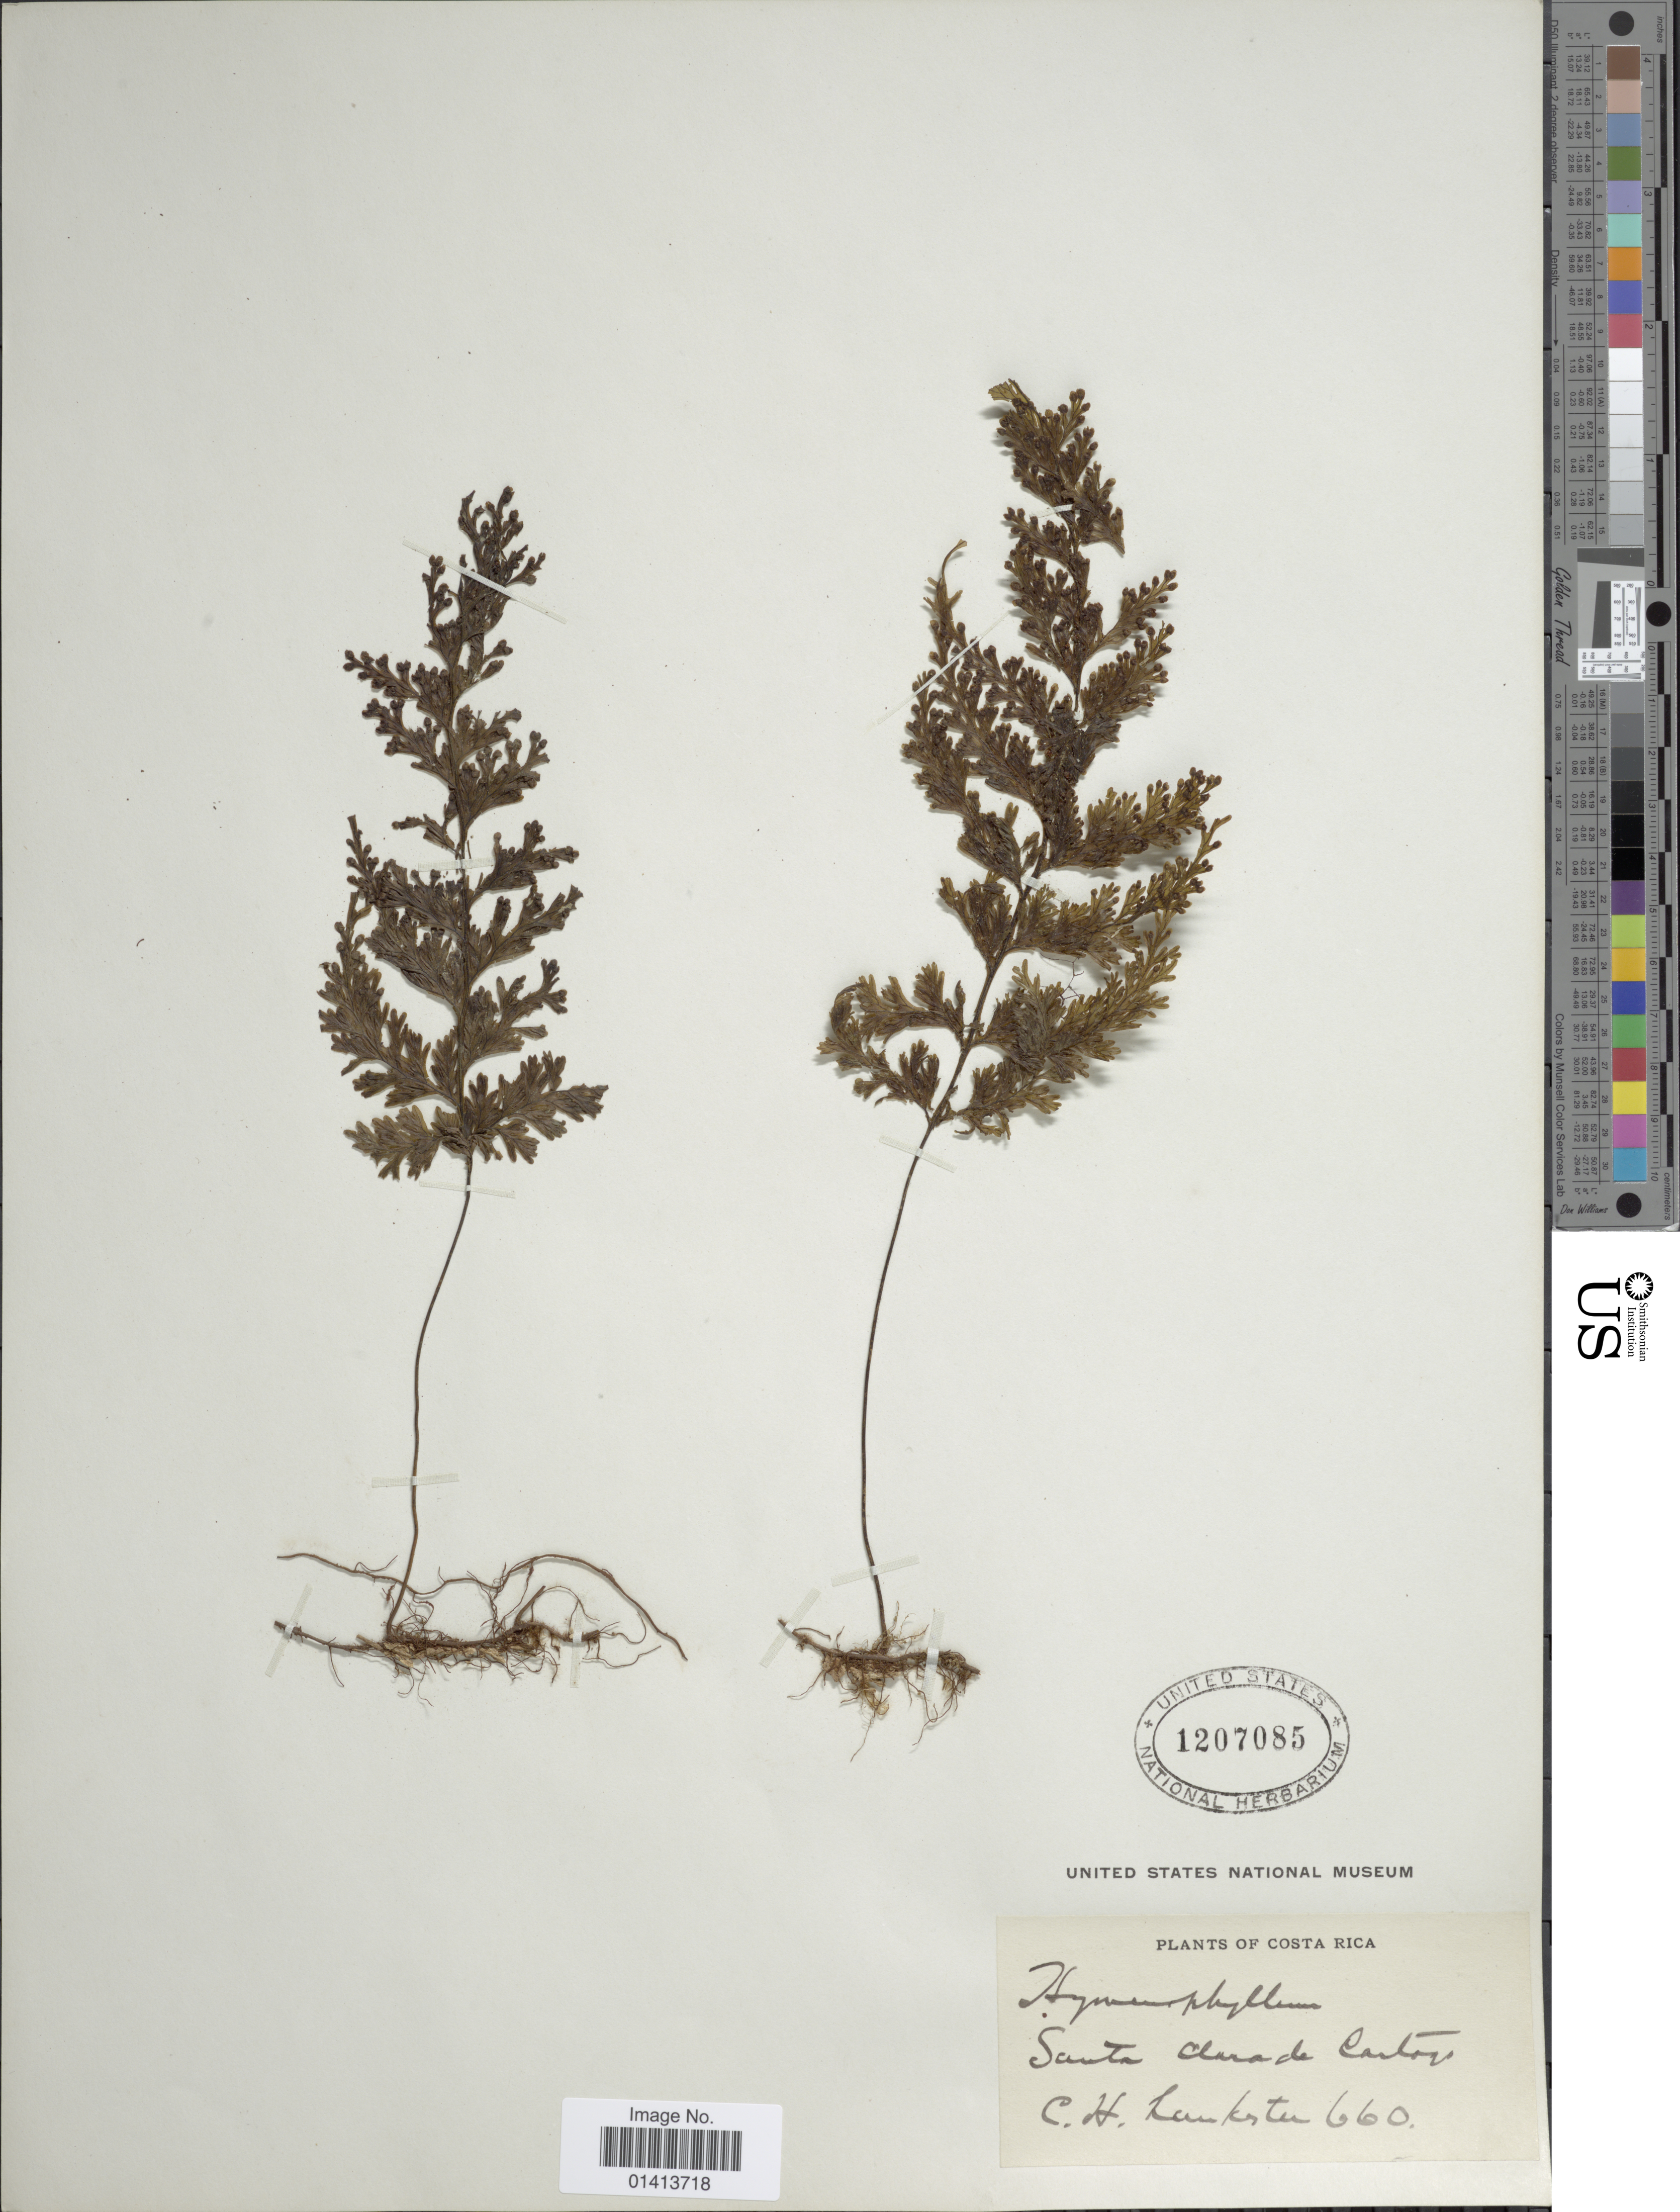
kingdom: Plantae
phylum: Tracheophyta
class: Polypodiopsida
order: Hymenophyllales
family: Hymenophyllaceae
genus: Hymenophyllum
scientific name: Hymenophyllum consanguineum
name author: C.V. Morton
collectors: C. H. Lankester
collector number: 660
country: Costa Rica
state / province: Cartago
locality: Santa Clara de Cartago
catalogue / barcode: US 1207085